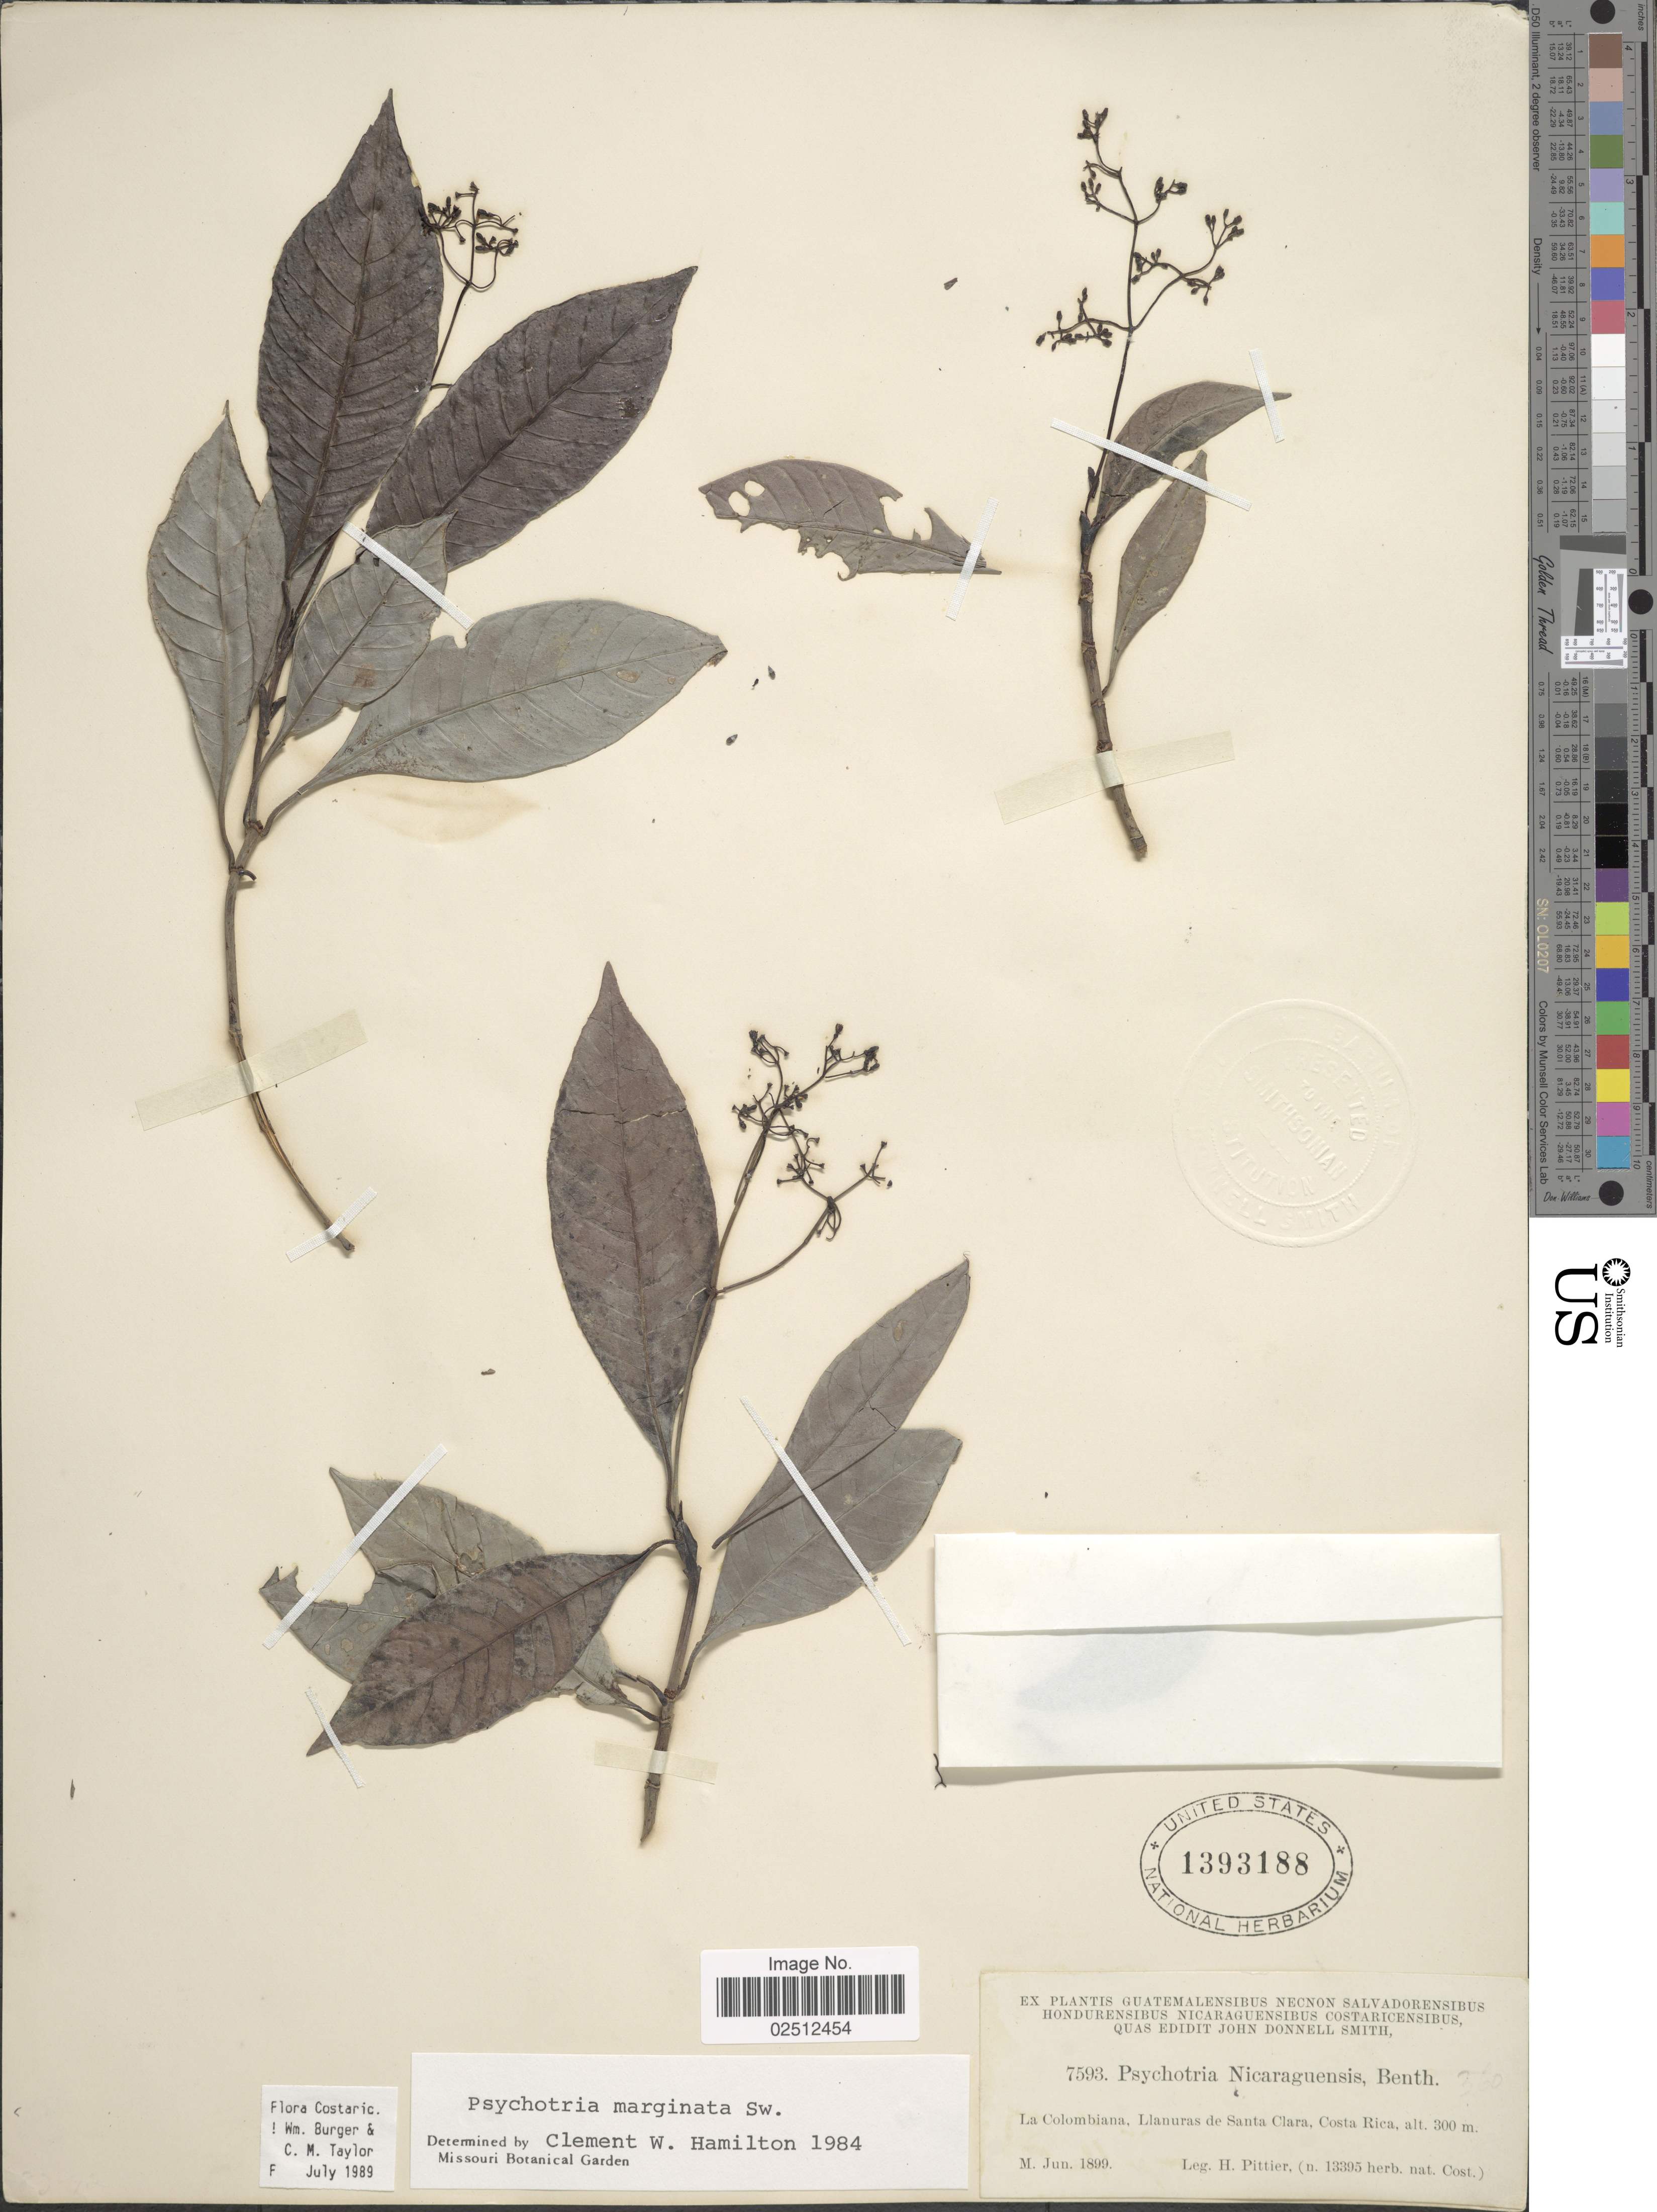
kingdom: Plantae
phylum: Tracheophyta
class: Magnoliopsida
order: Gentianales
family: Rubiaceae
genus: Psychotria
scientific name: Psychotria marginata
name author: Sw.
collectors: H. F. Pittier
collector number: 7593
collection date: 1899-06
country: Costa Rica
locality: La Colombiana, Llanuras de Santa Clara, Costa Rica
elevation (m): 300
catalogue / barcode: US 1393188